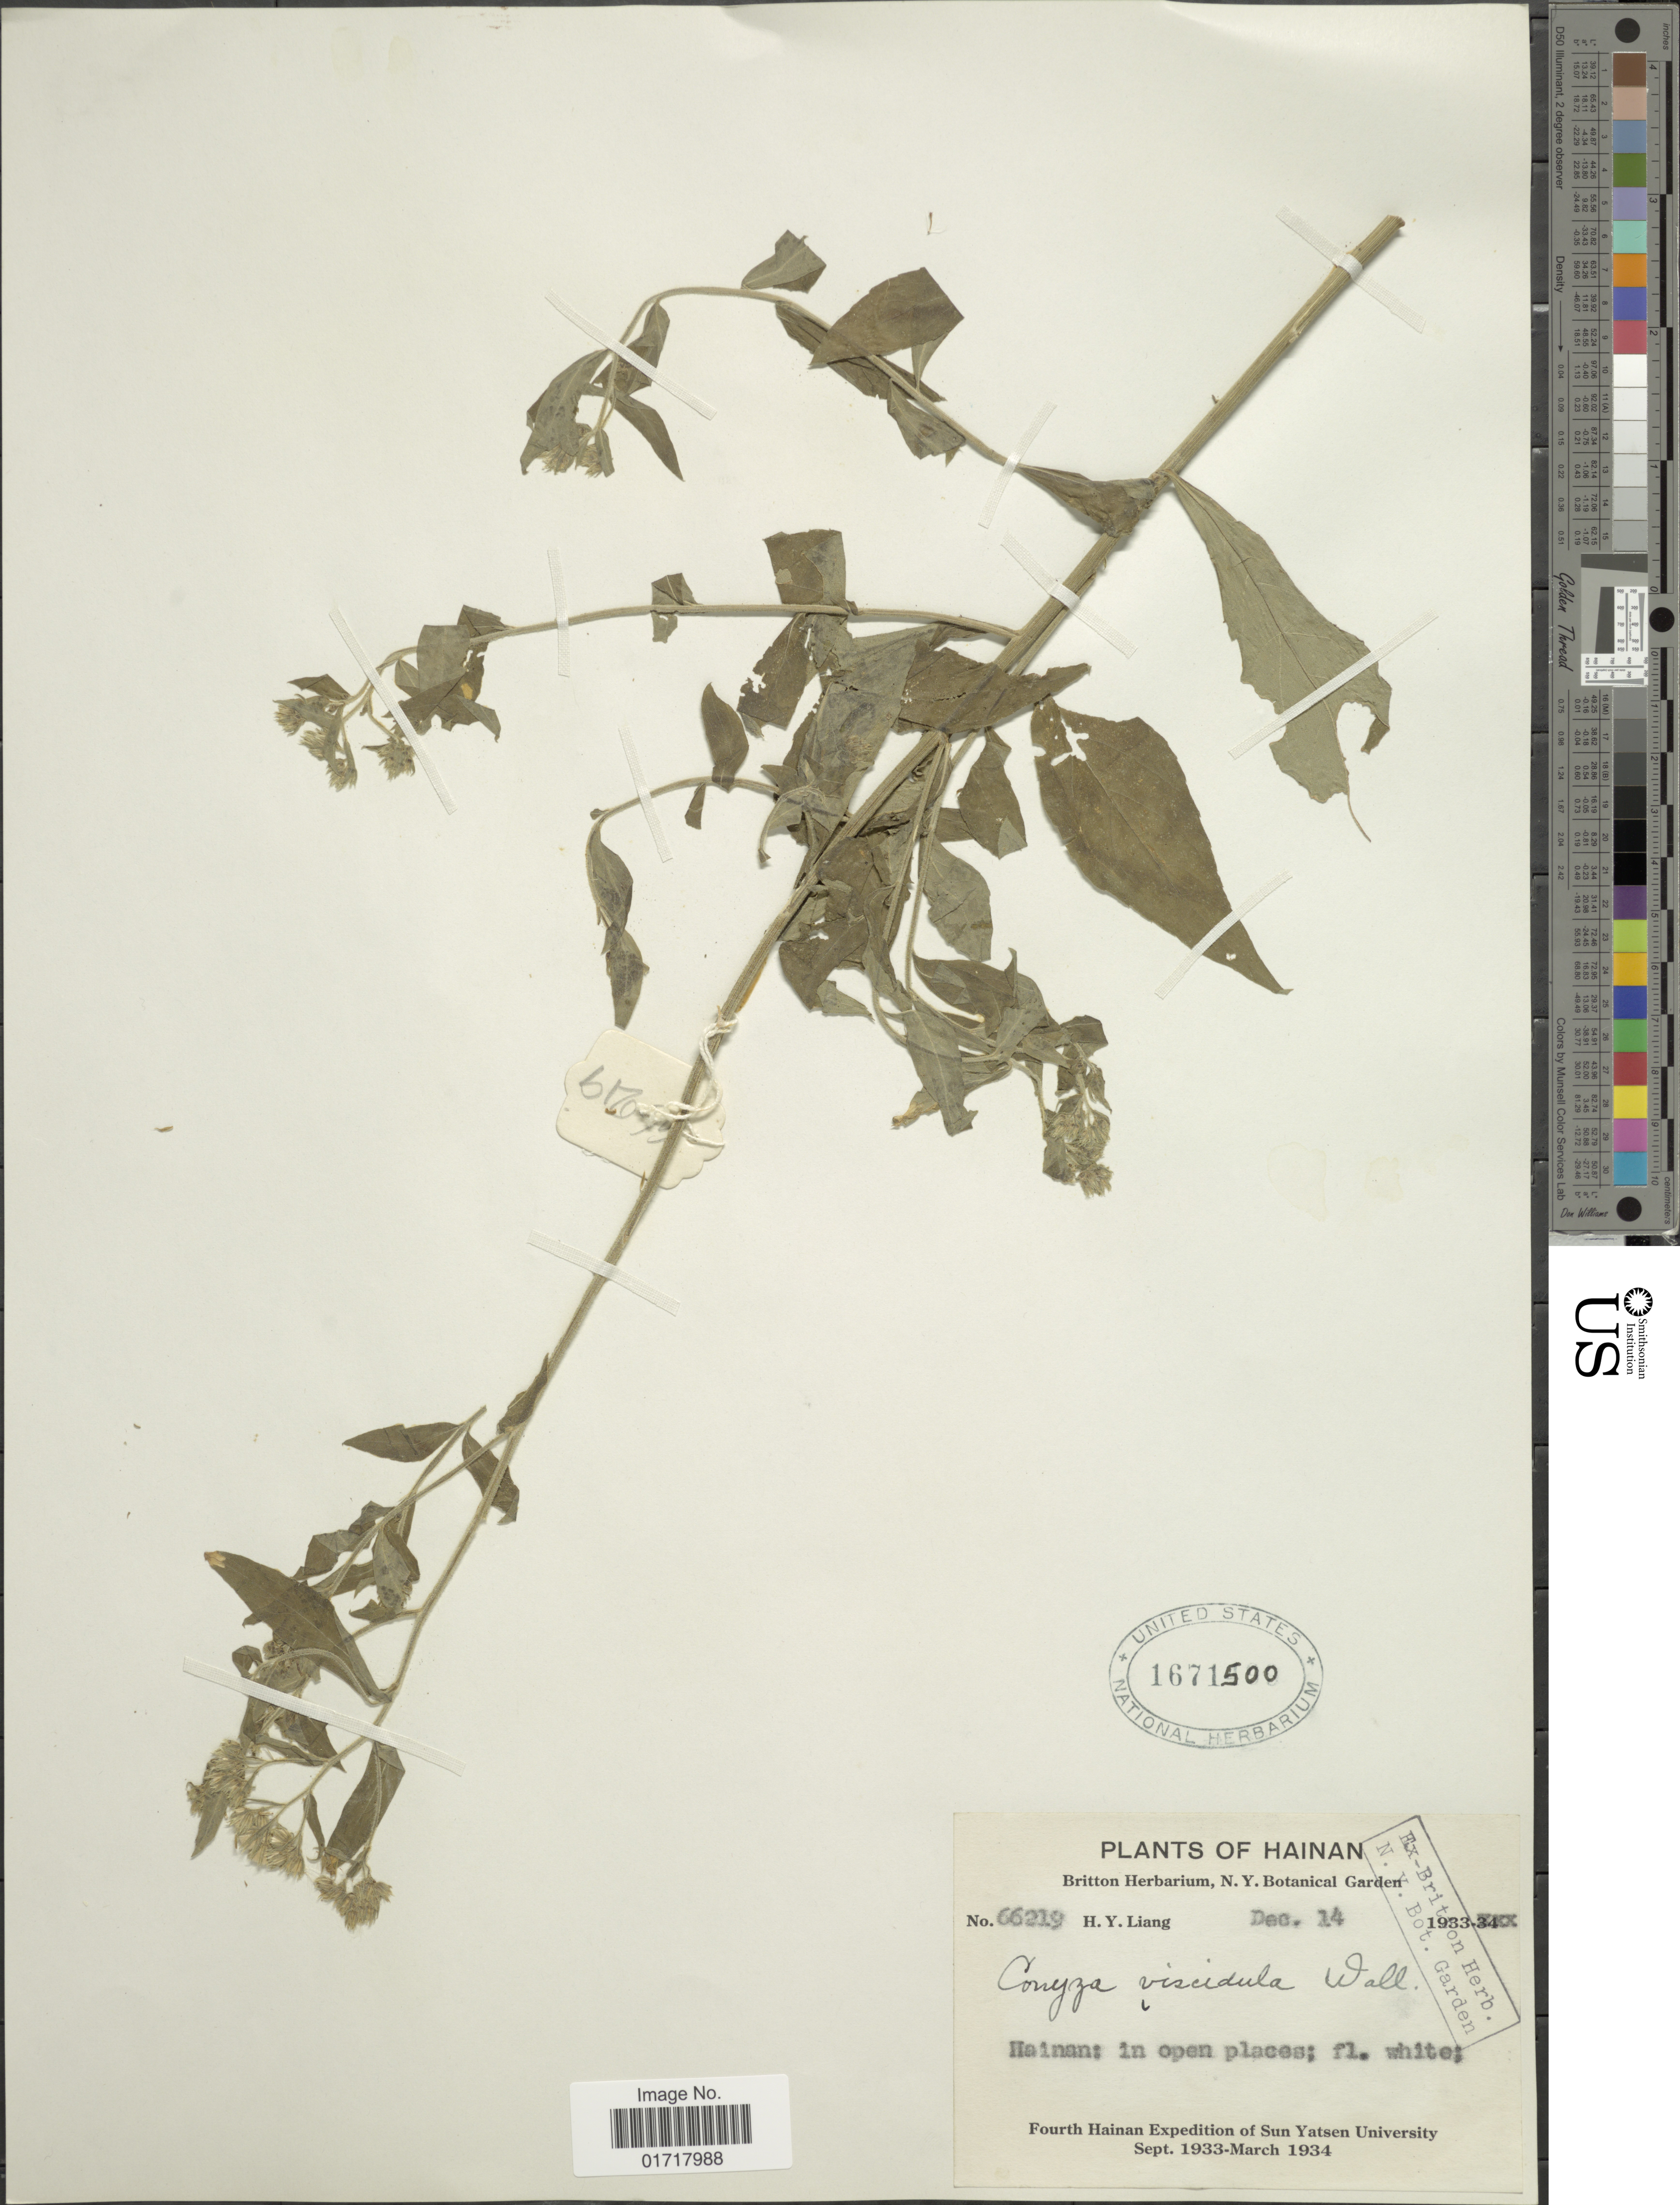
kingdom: Plantae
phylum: Tracheophyta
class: Magnoliopsida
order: Asterales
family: Asteraceae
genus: Conyza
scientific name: Conyza viscidula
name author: Wall.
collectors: H. Y. Liang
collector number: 66219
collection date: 1933-12-14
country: China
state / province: Hainan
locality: Hainan.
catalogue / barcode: US 1671500